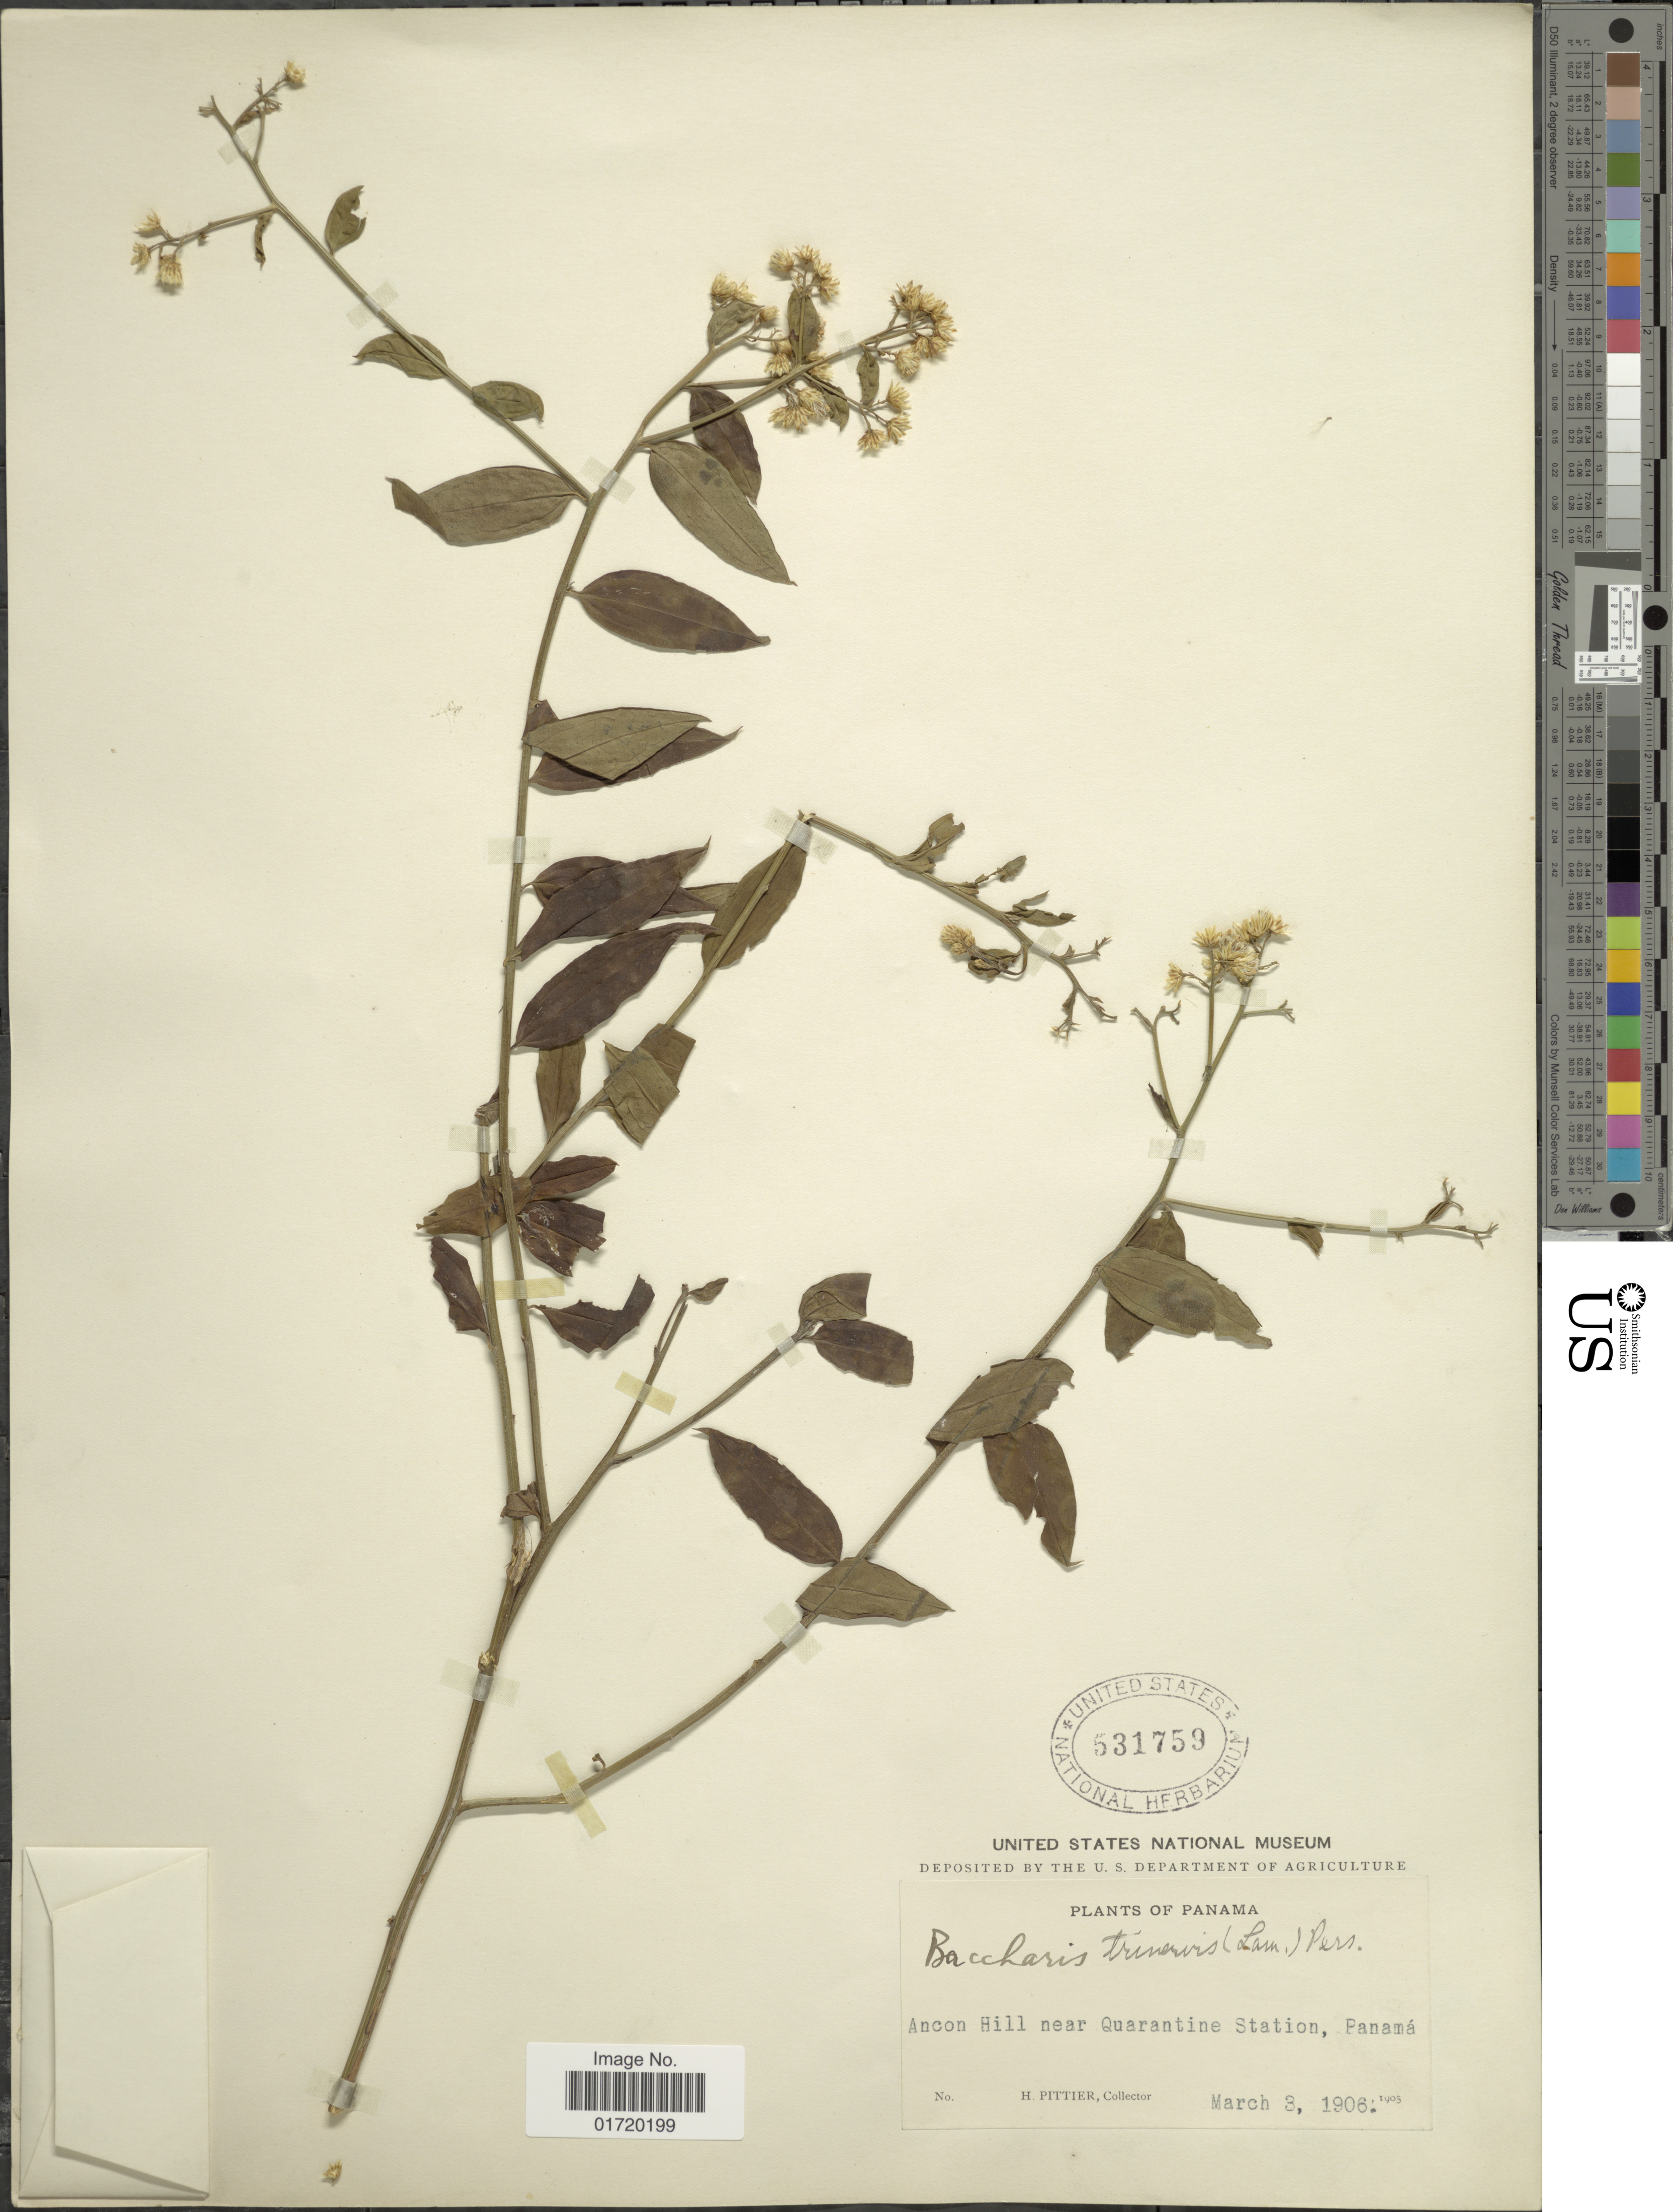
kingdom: Plantae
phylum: Tracheophyta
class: Magnoliopsida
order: Asterales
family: Asteraceae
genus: Baccharis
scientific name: Baccharis trinervis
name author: (Lam.) Pers.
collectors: H. F. Pittier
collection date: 1906-03-03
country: Panama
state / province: Panamá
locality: Ancon Hill near Quarantine Station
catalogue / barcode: US 531759